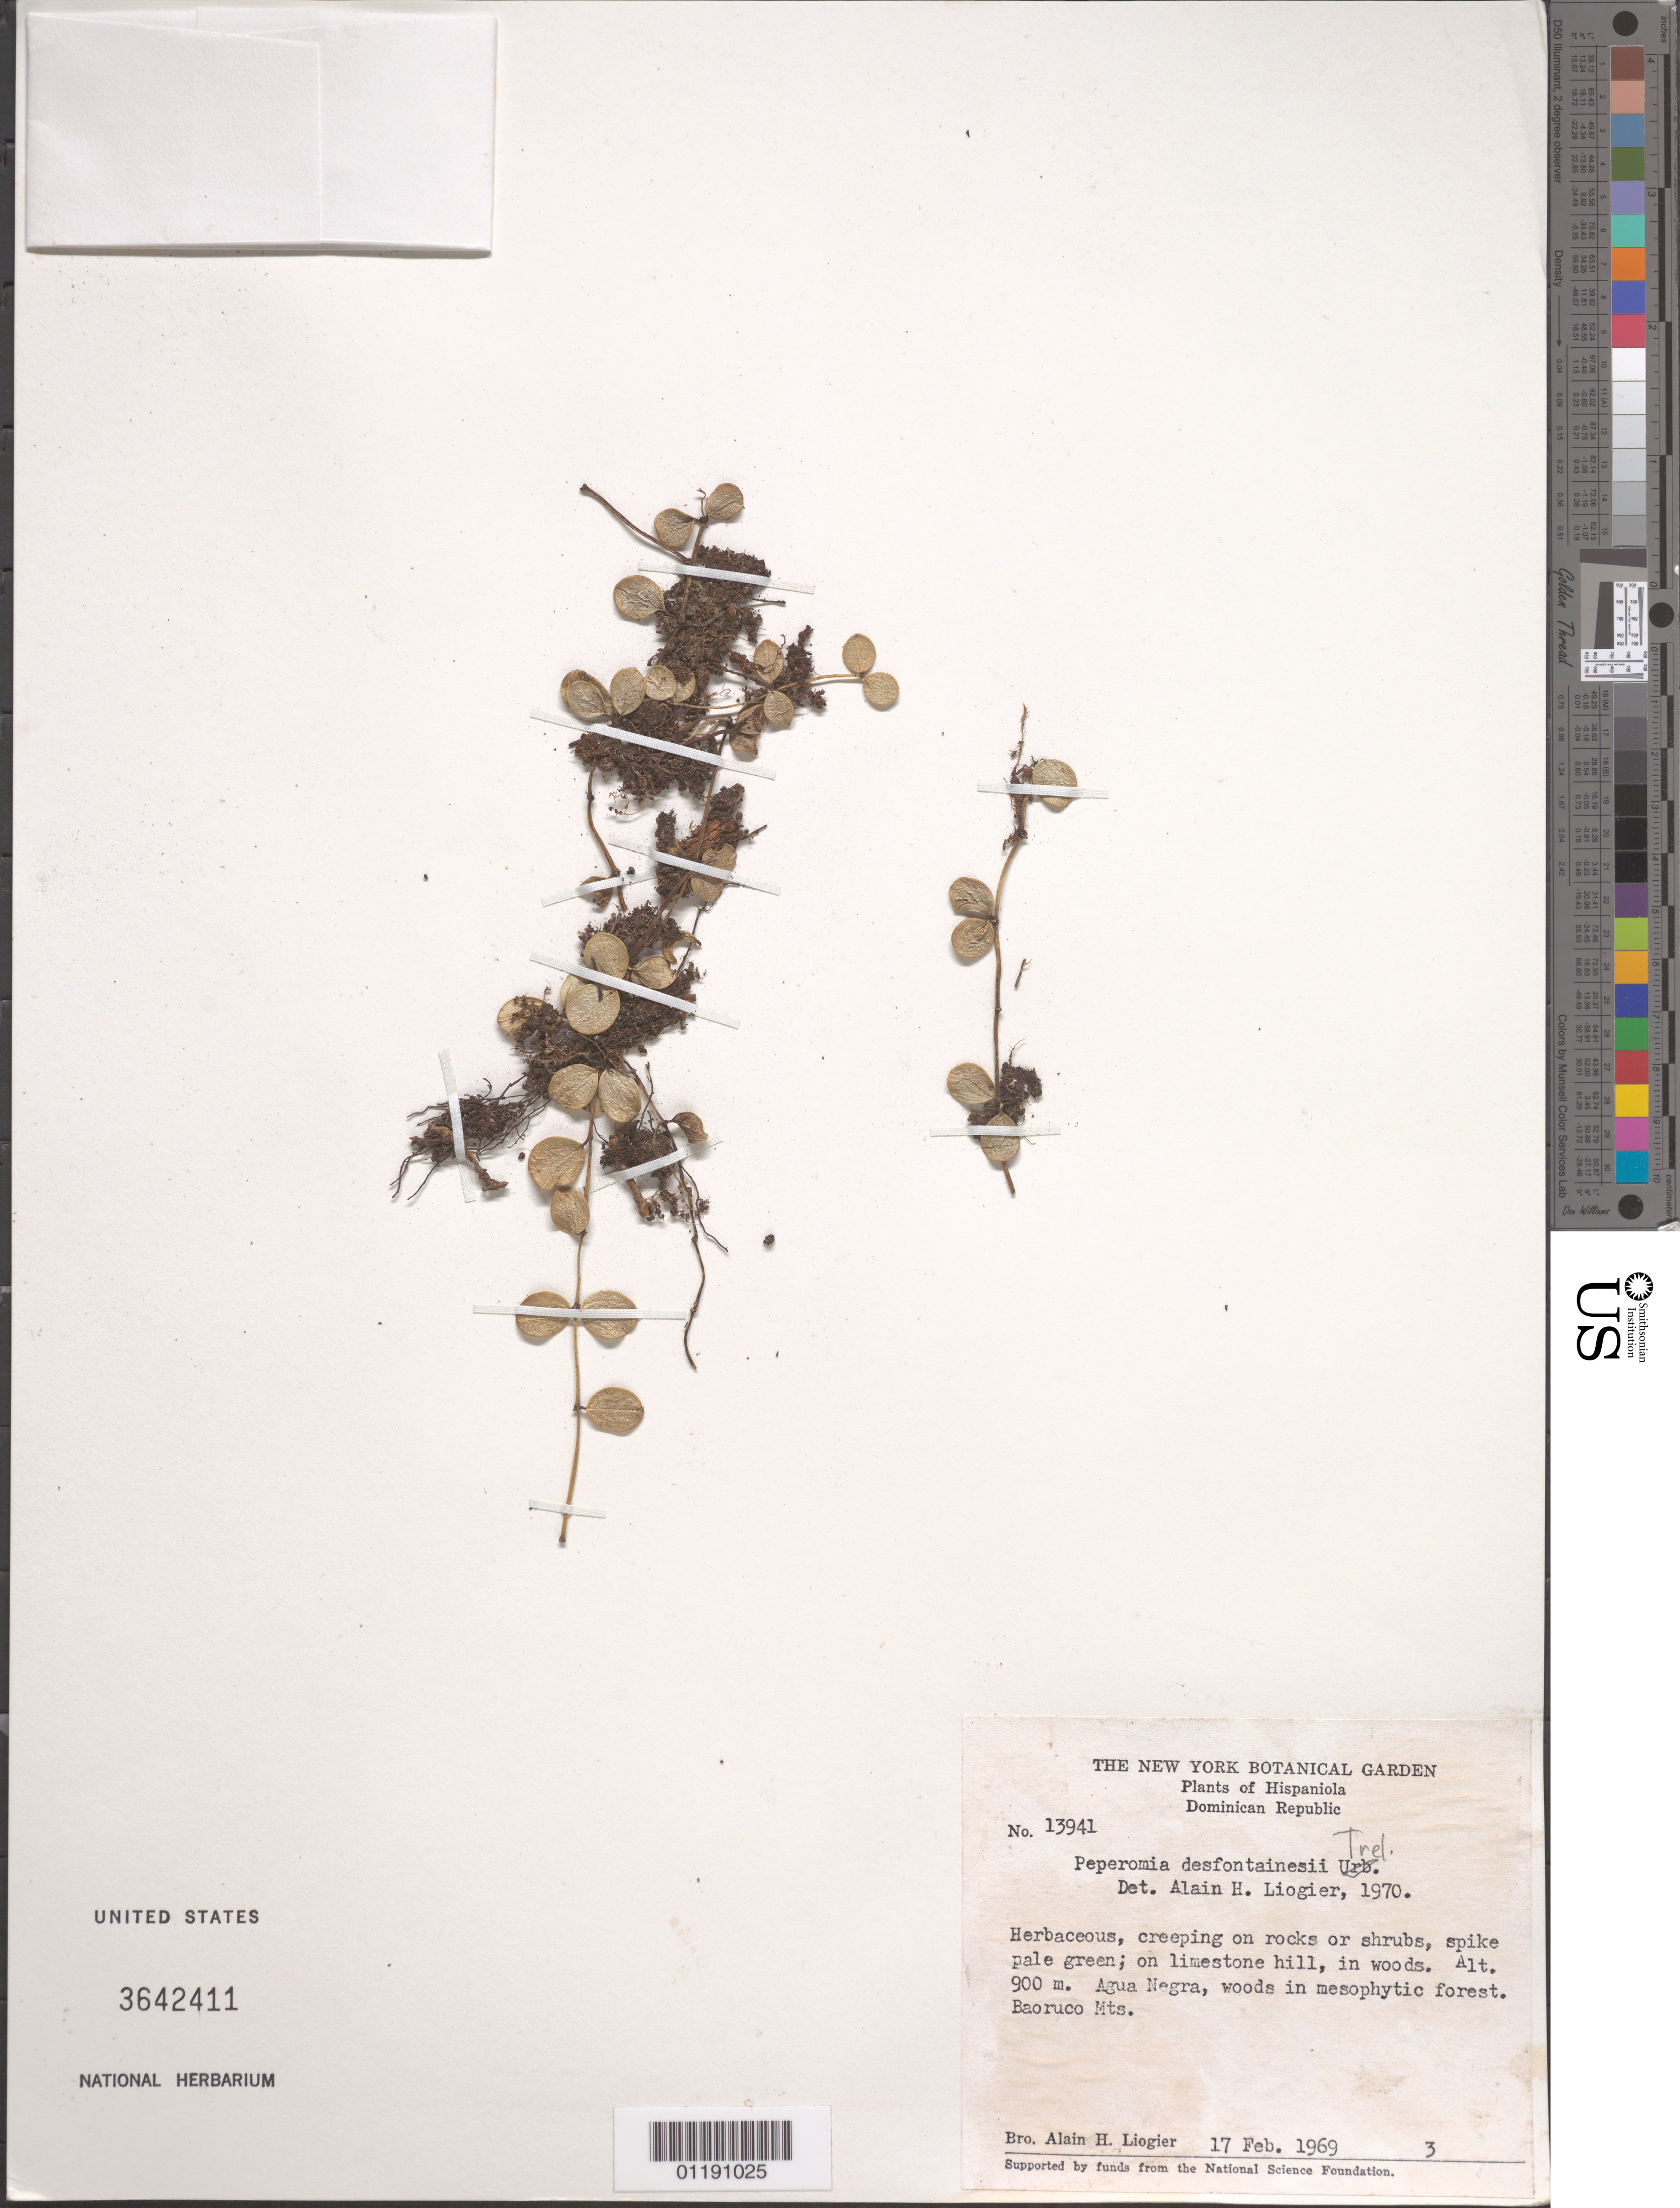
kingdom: Plantae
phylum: Tracheophyta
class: Magnoliopsida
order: Piperales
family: Piperaceae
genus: Peperomia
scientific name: Peperomia desfontainesii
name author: Trel.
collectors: A. H. Liogier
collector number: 13941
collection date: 1969-02-17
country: Dominican Republic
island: Hispaniola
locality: On limestone hill, in woods. Agua Negra, woods in mesophytic forest. Baoruco Mts.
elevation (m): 900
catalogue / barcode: US 3642411